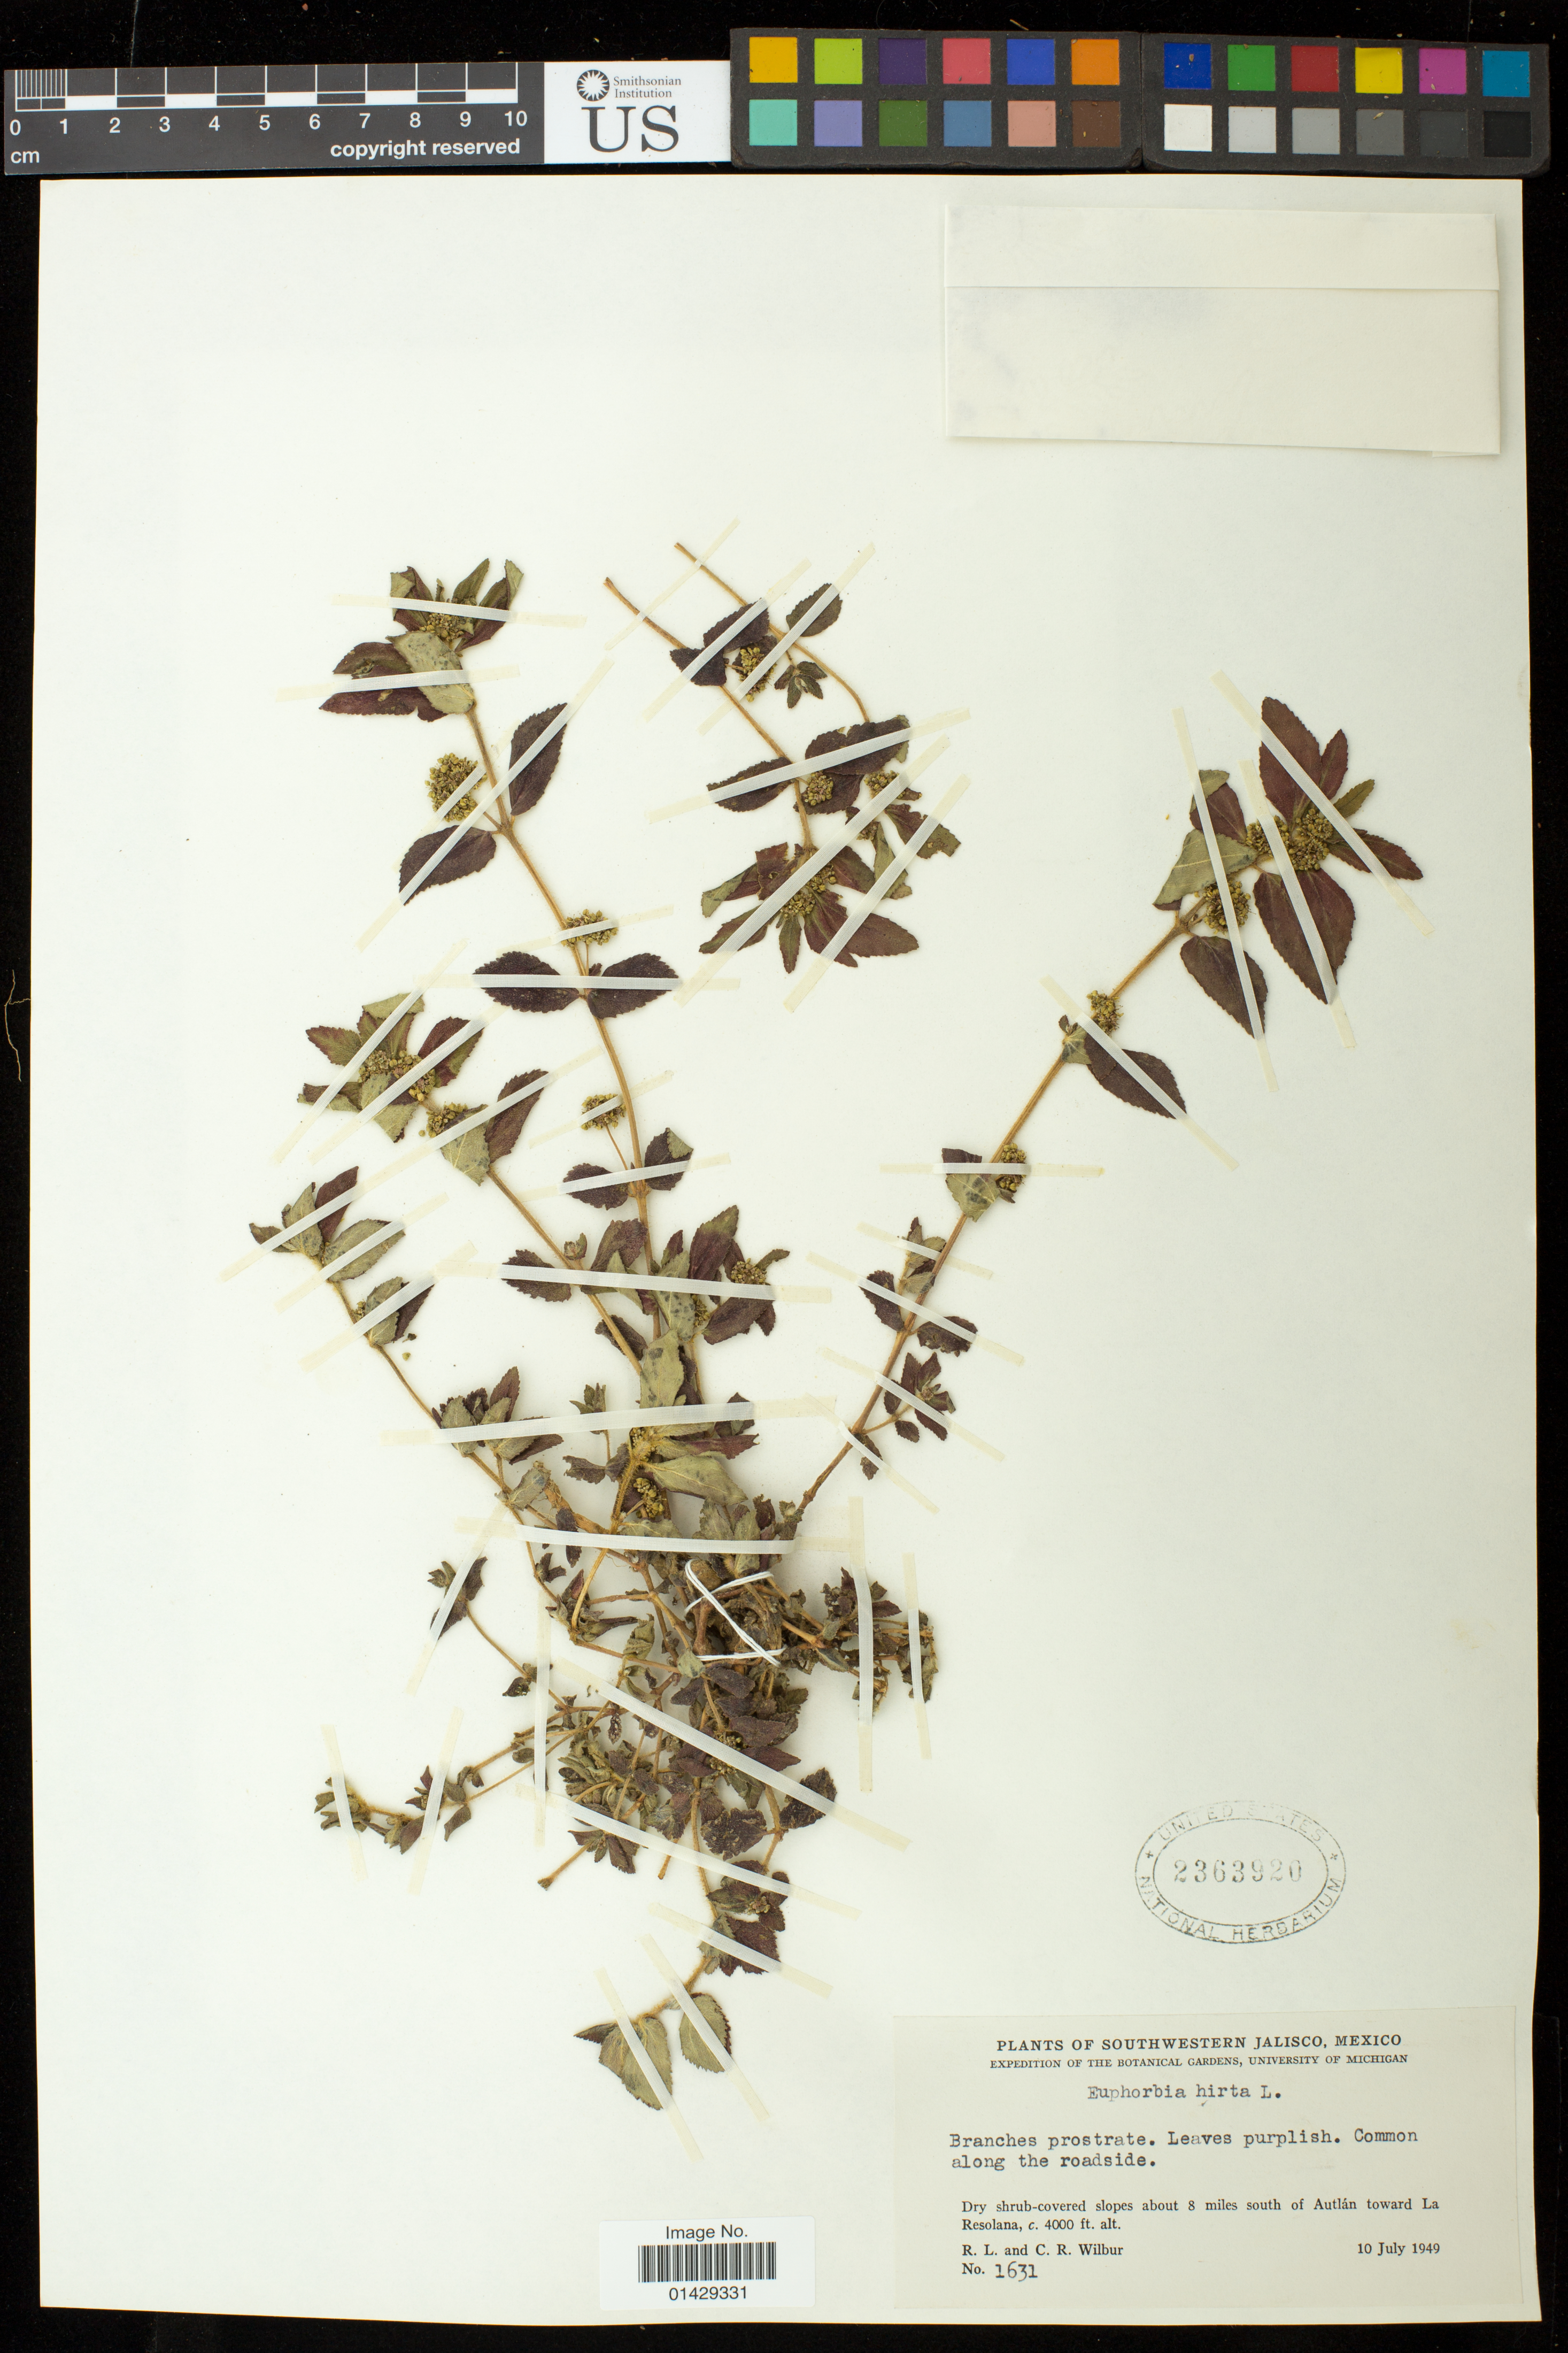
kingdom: Plantae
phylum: Tracheophyta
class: Magnoliopsida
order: Malpighiales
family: Euphorbiaceae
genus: Euphorbia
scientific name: Euphorbia hirta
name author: L.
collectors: R. L. Wilbur & C. Wilbur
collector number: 1631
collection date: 1949-07-10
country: Mexico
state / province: Jalisco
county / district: Autlán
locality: slopes about 8 miles south of Autlan toward La Resolana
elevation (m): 1219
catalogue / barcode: US 2363920